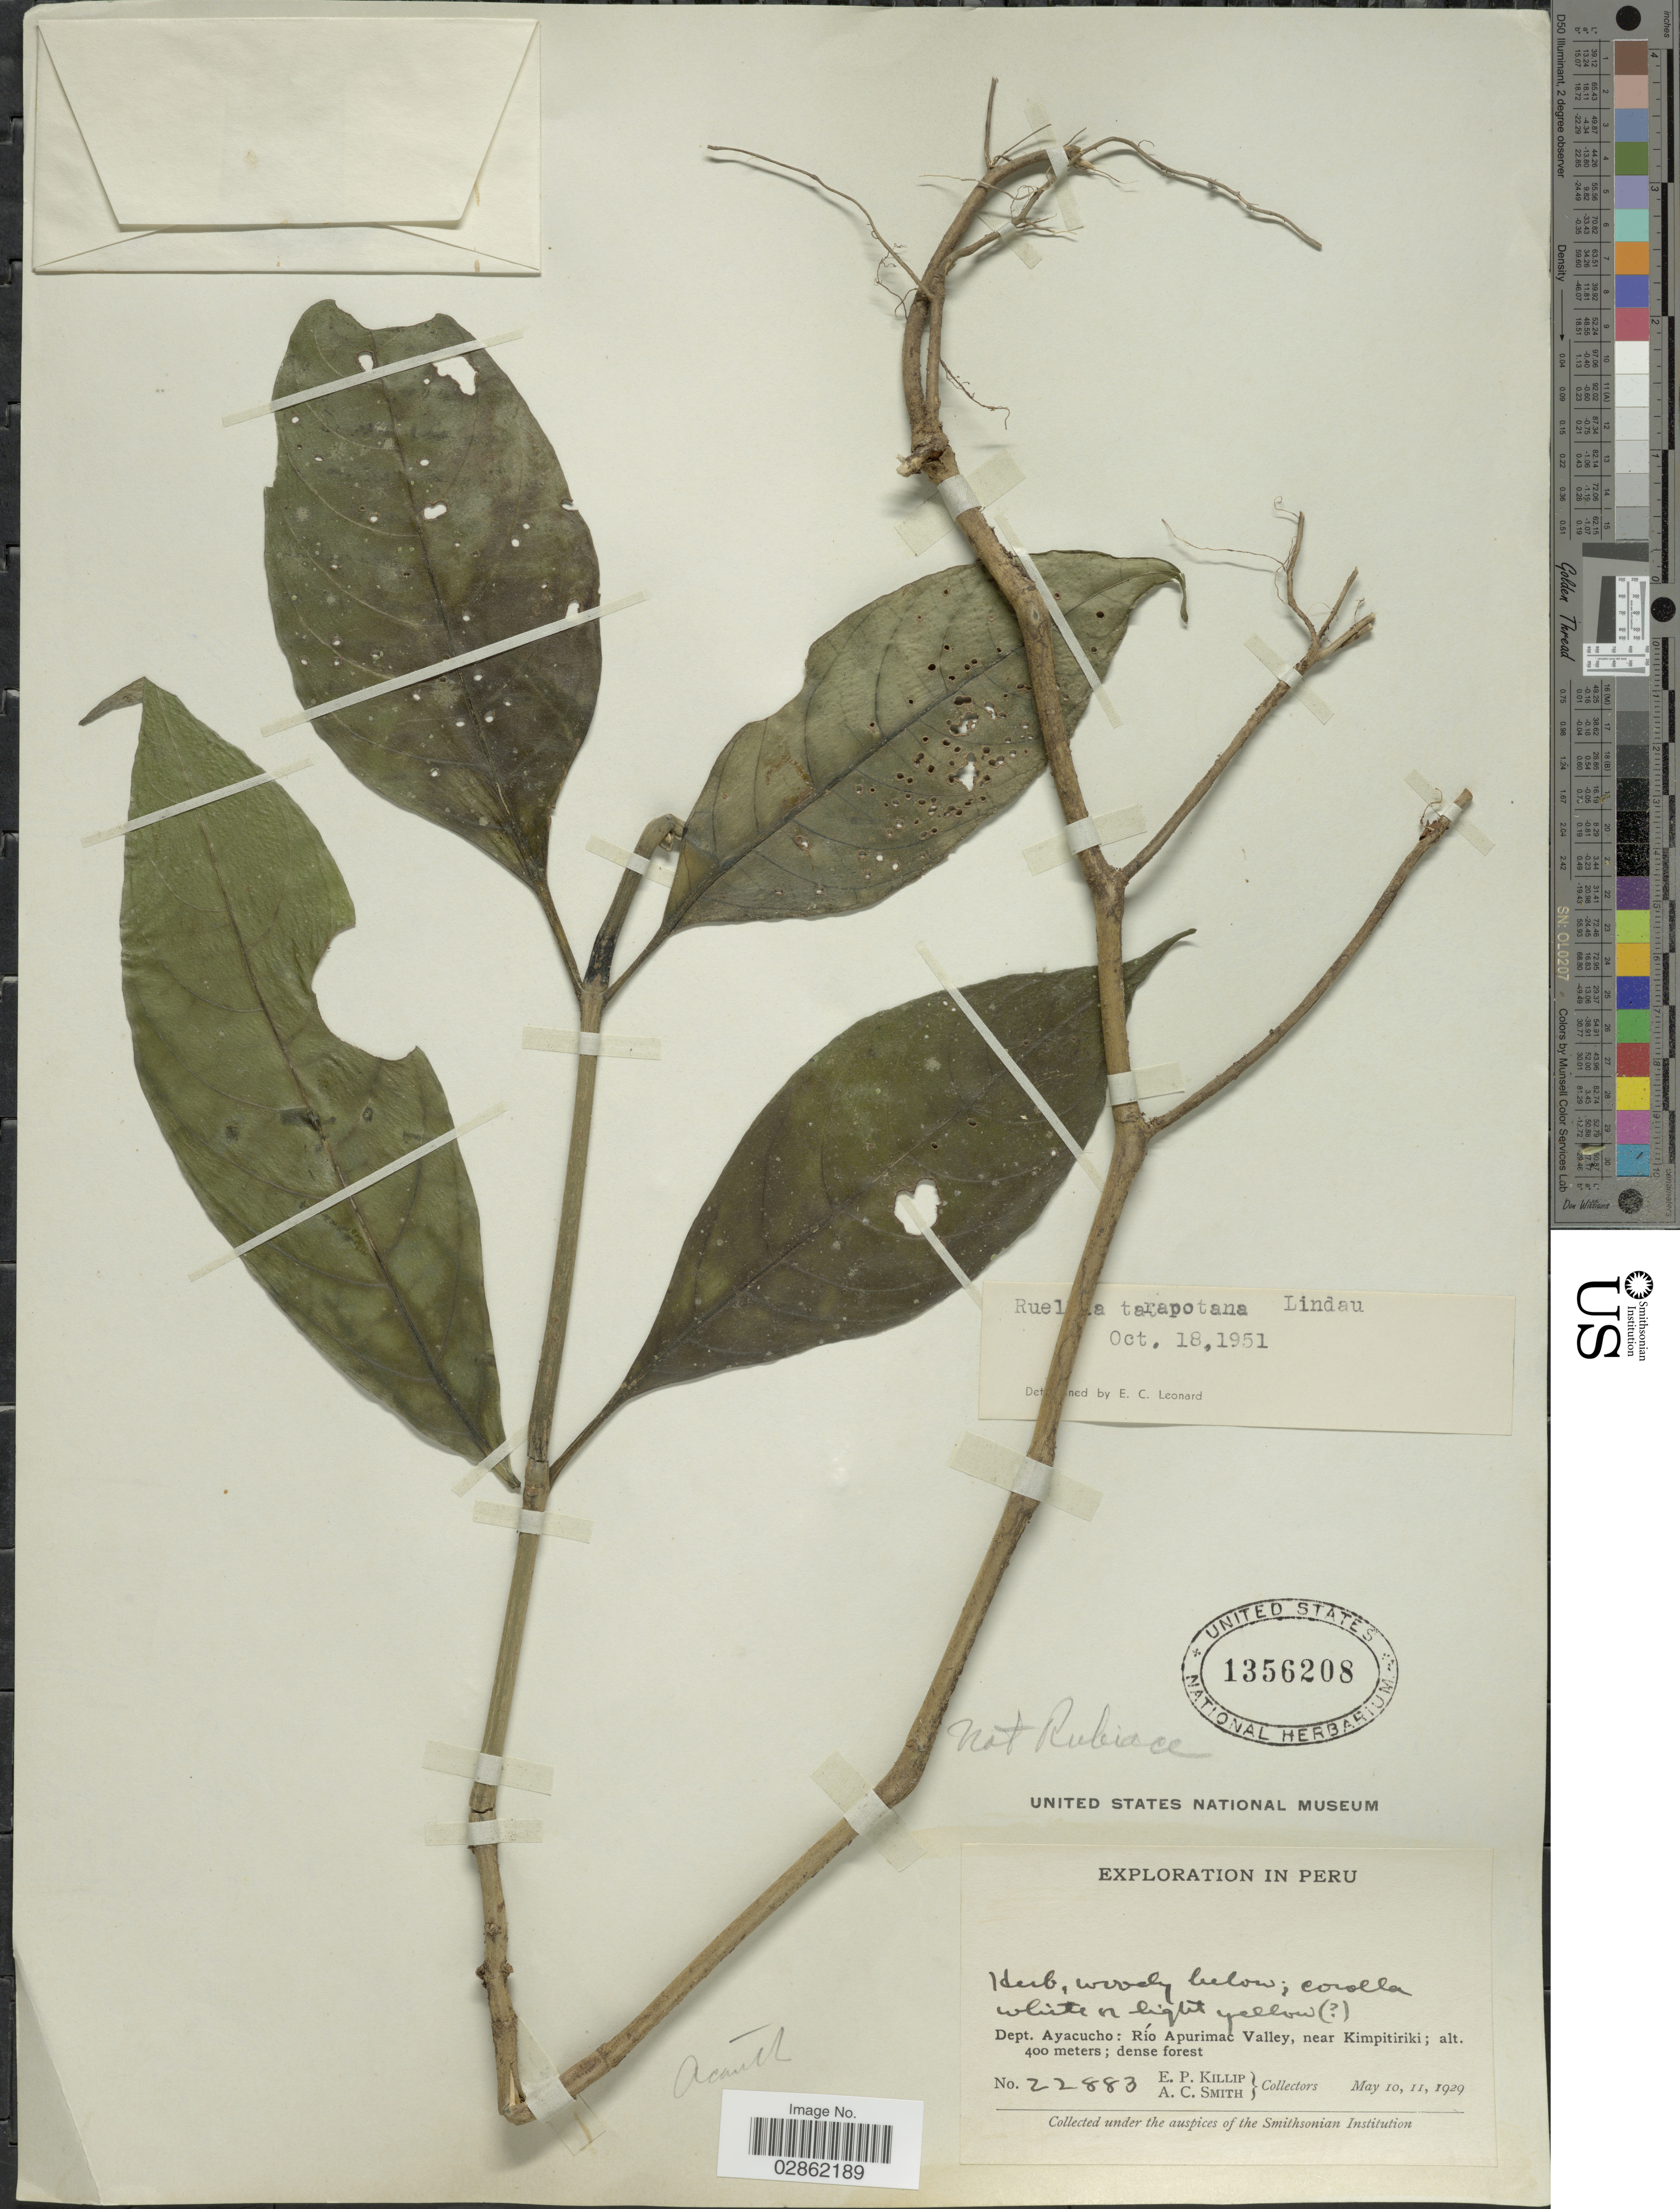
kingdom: Plantae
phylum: Tracheophyta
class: Magnoliopsida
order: Lamiales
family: Acanthaceae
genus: Ruellia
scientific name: Ruellia tarapotana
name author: Lindau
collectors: E. P. Killip & A. C. Smith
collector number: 22883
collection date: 1929-05-10/1929-05-11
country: Peru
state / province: Ayacucho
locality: Dept. Ayacucho, Río Apurimac Valley, near Kimpitiriki.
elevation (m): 400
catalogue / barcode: US 1356208